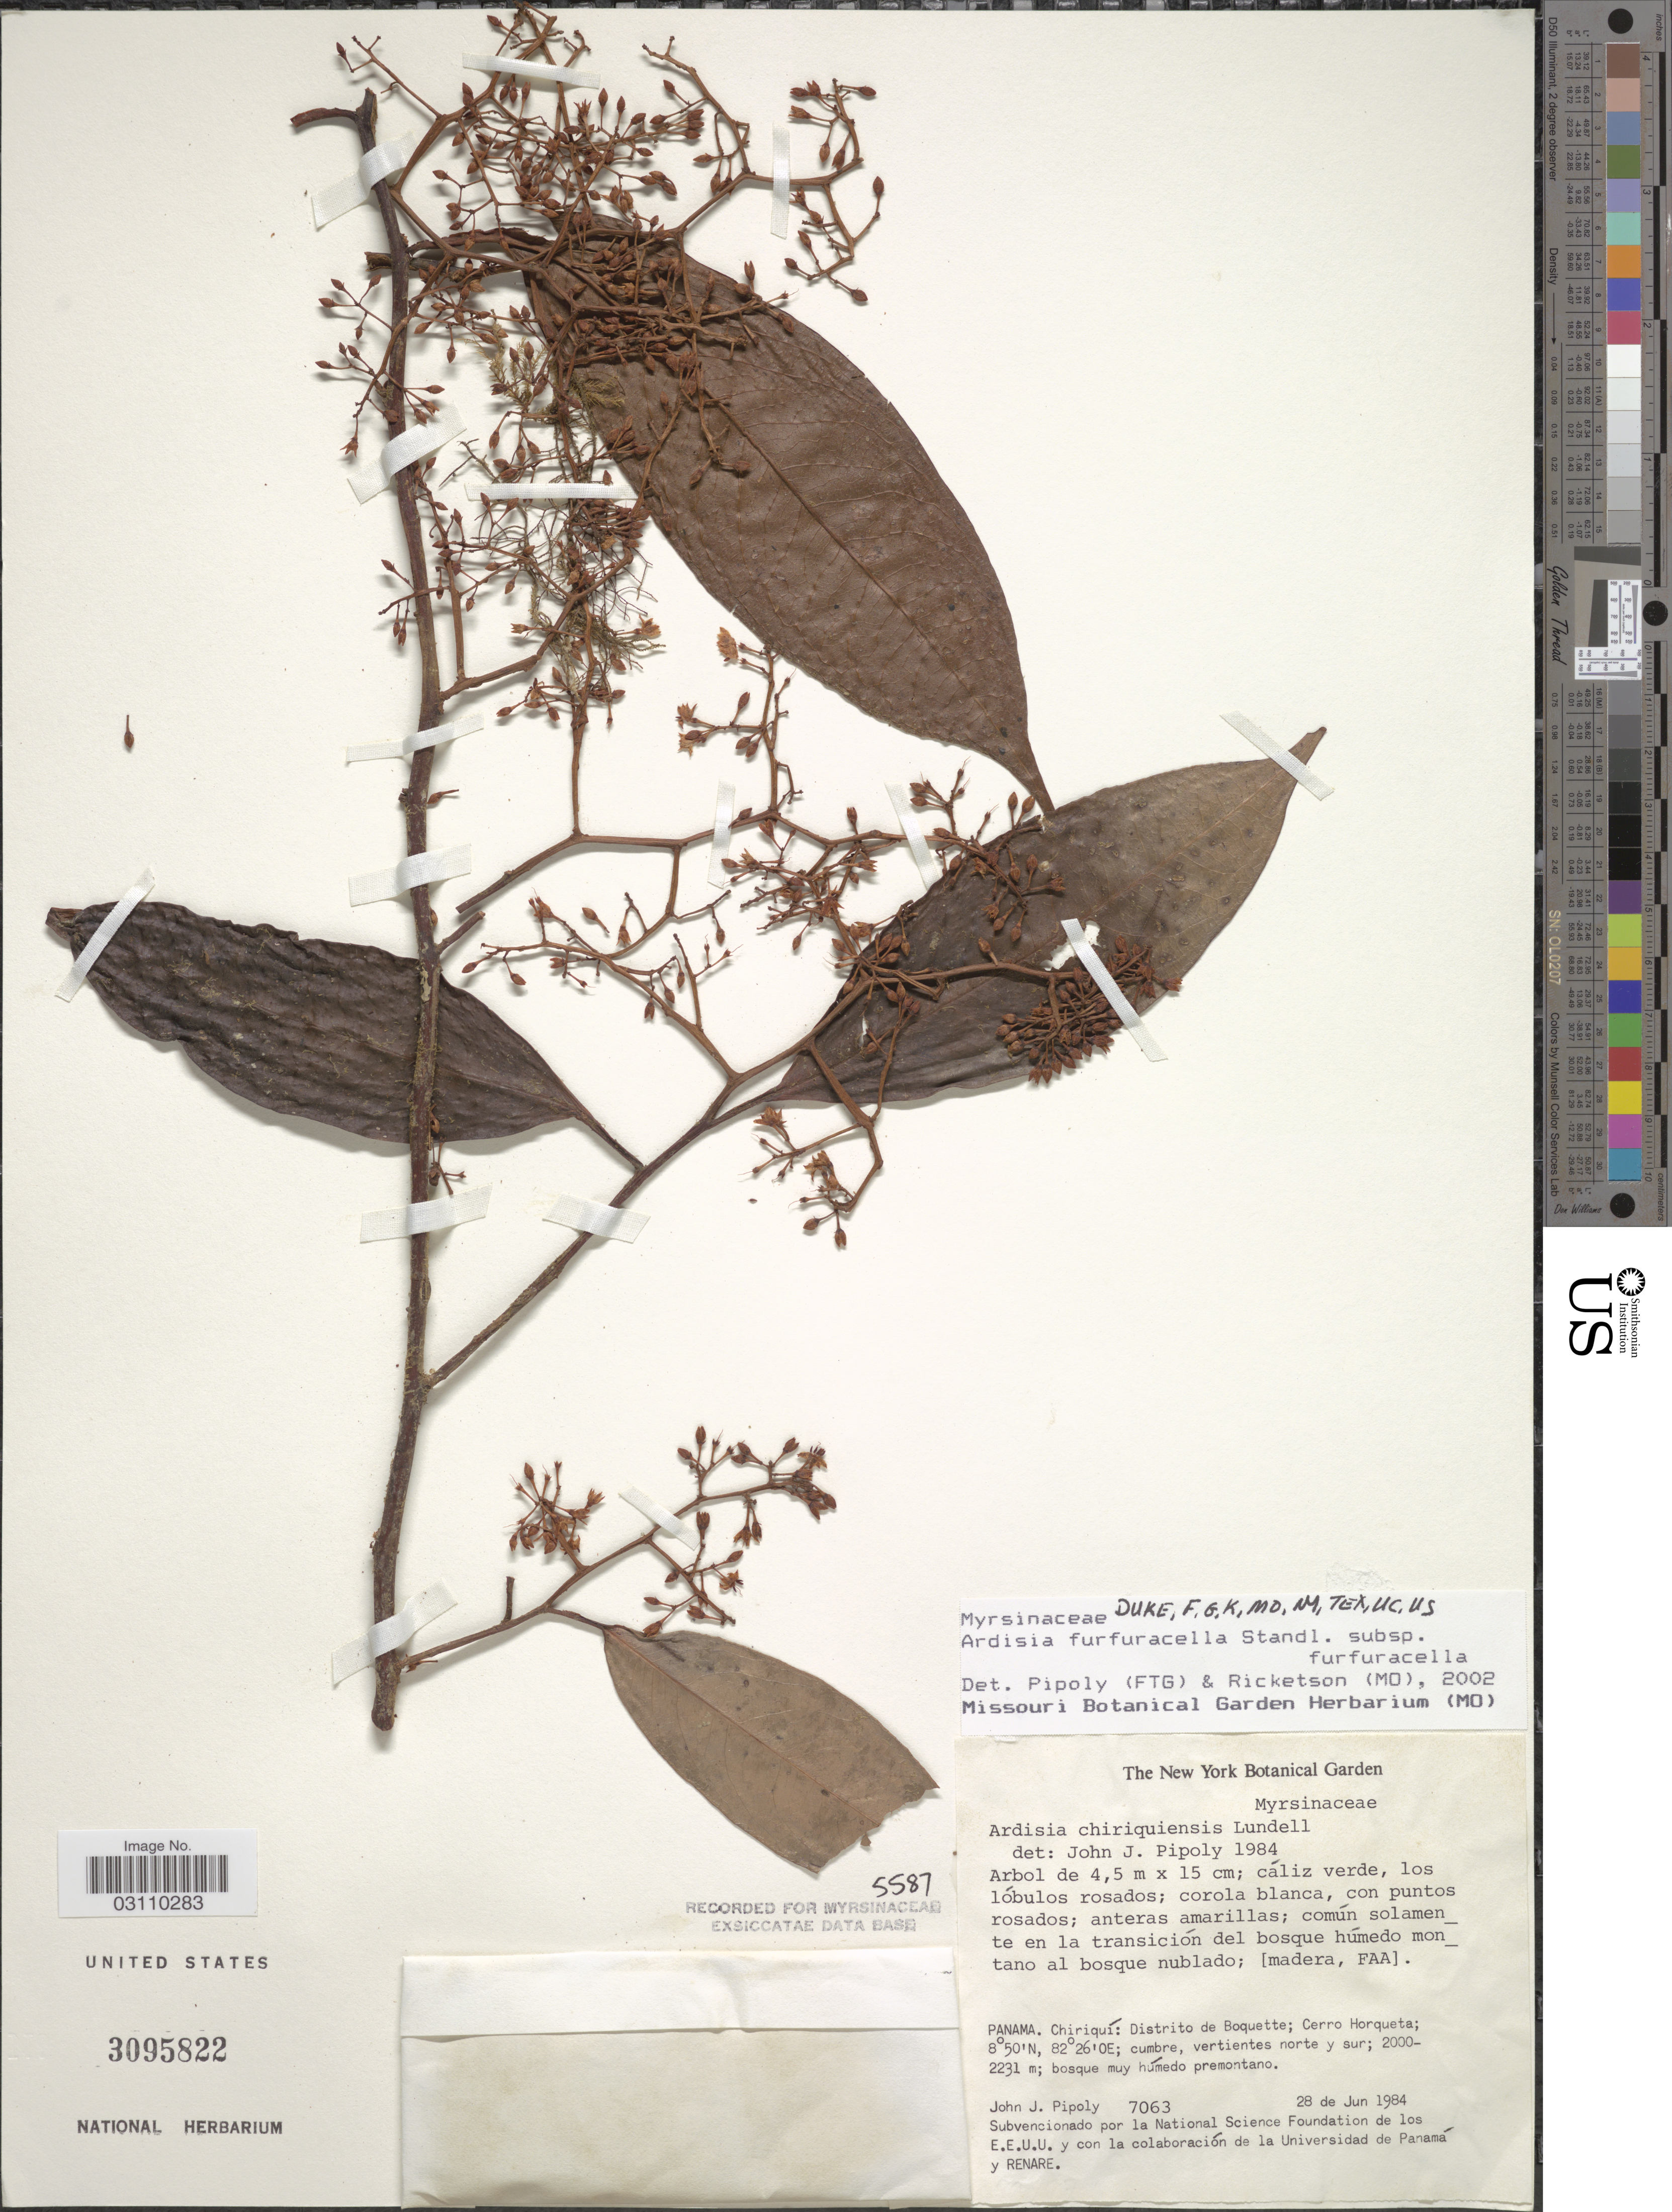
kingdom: Plantae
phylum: Tracheophyta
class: Magnoliopsida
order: Ericales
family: Primulaceae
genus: Ardisia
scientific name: Ardisia furfuracella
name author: Standl.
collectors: J. J. Pipoly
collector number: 7063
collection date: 1984-06-28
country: Panama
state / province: Chiriqui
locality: Distrito de Boquette; Cerro Horqueta; cumbre, vertientes norte y sur.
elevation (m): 2000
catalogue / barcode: US 3095822